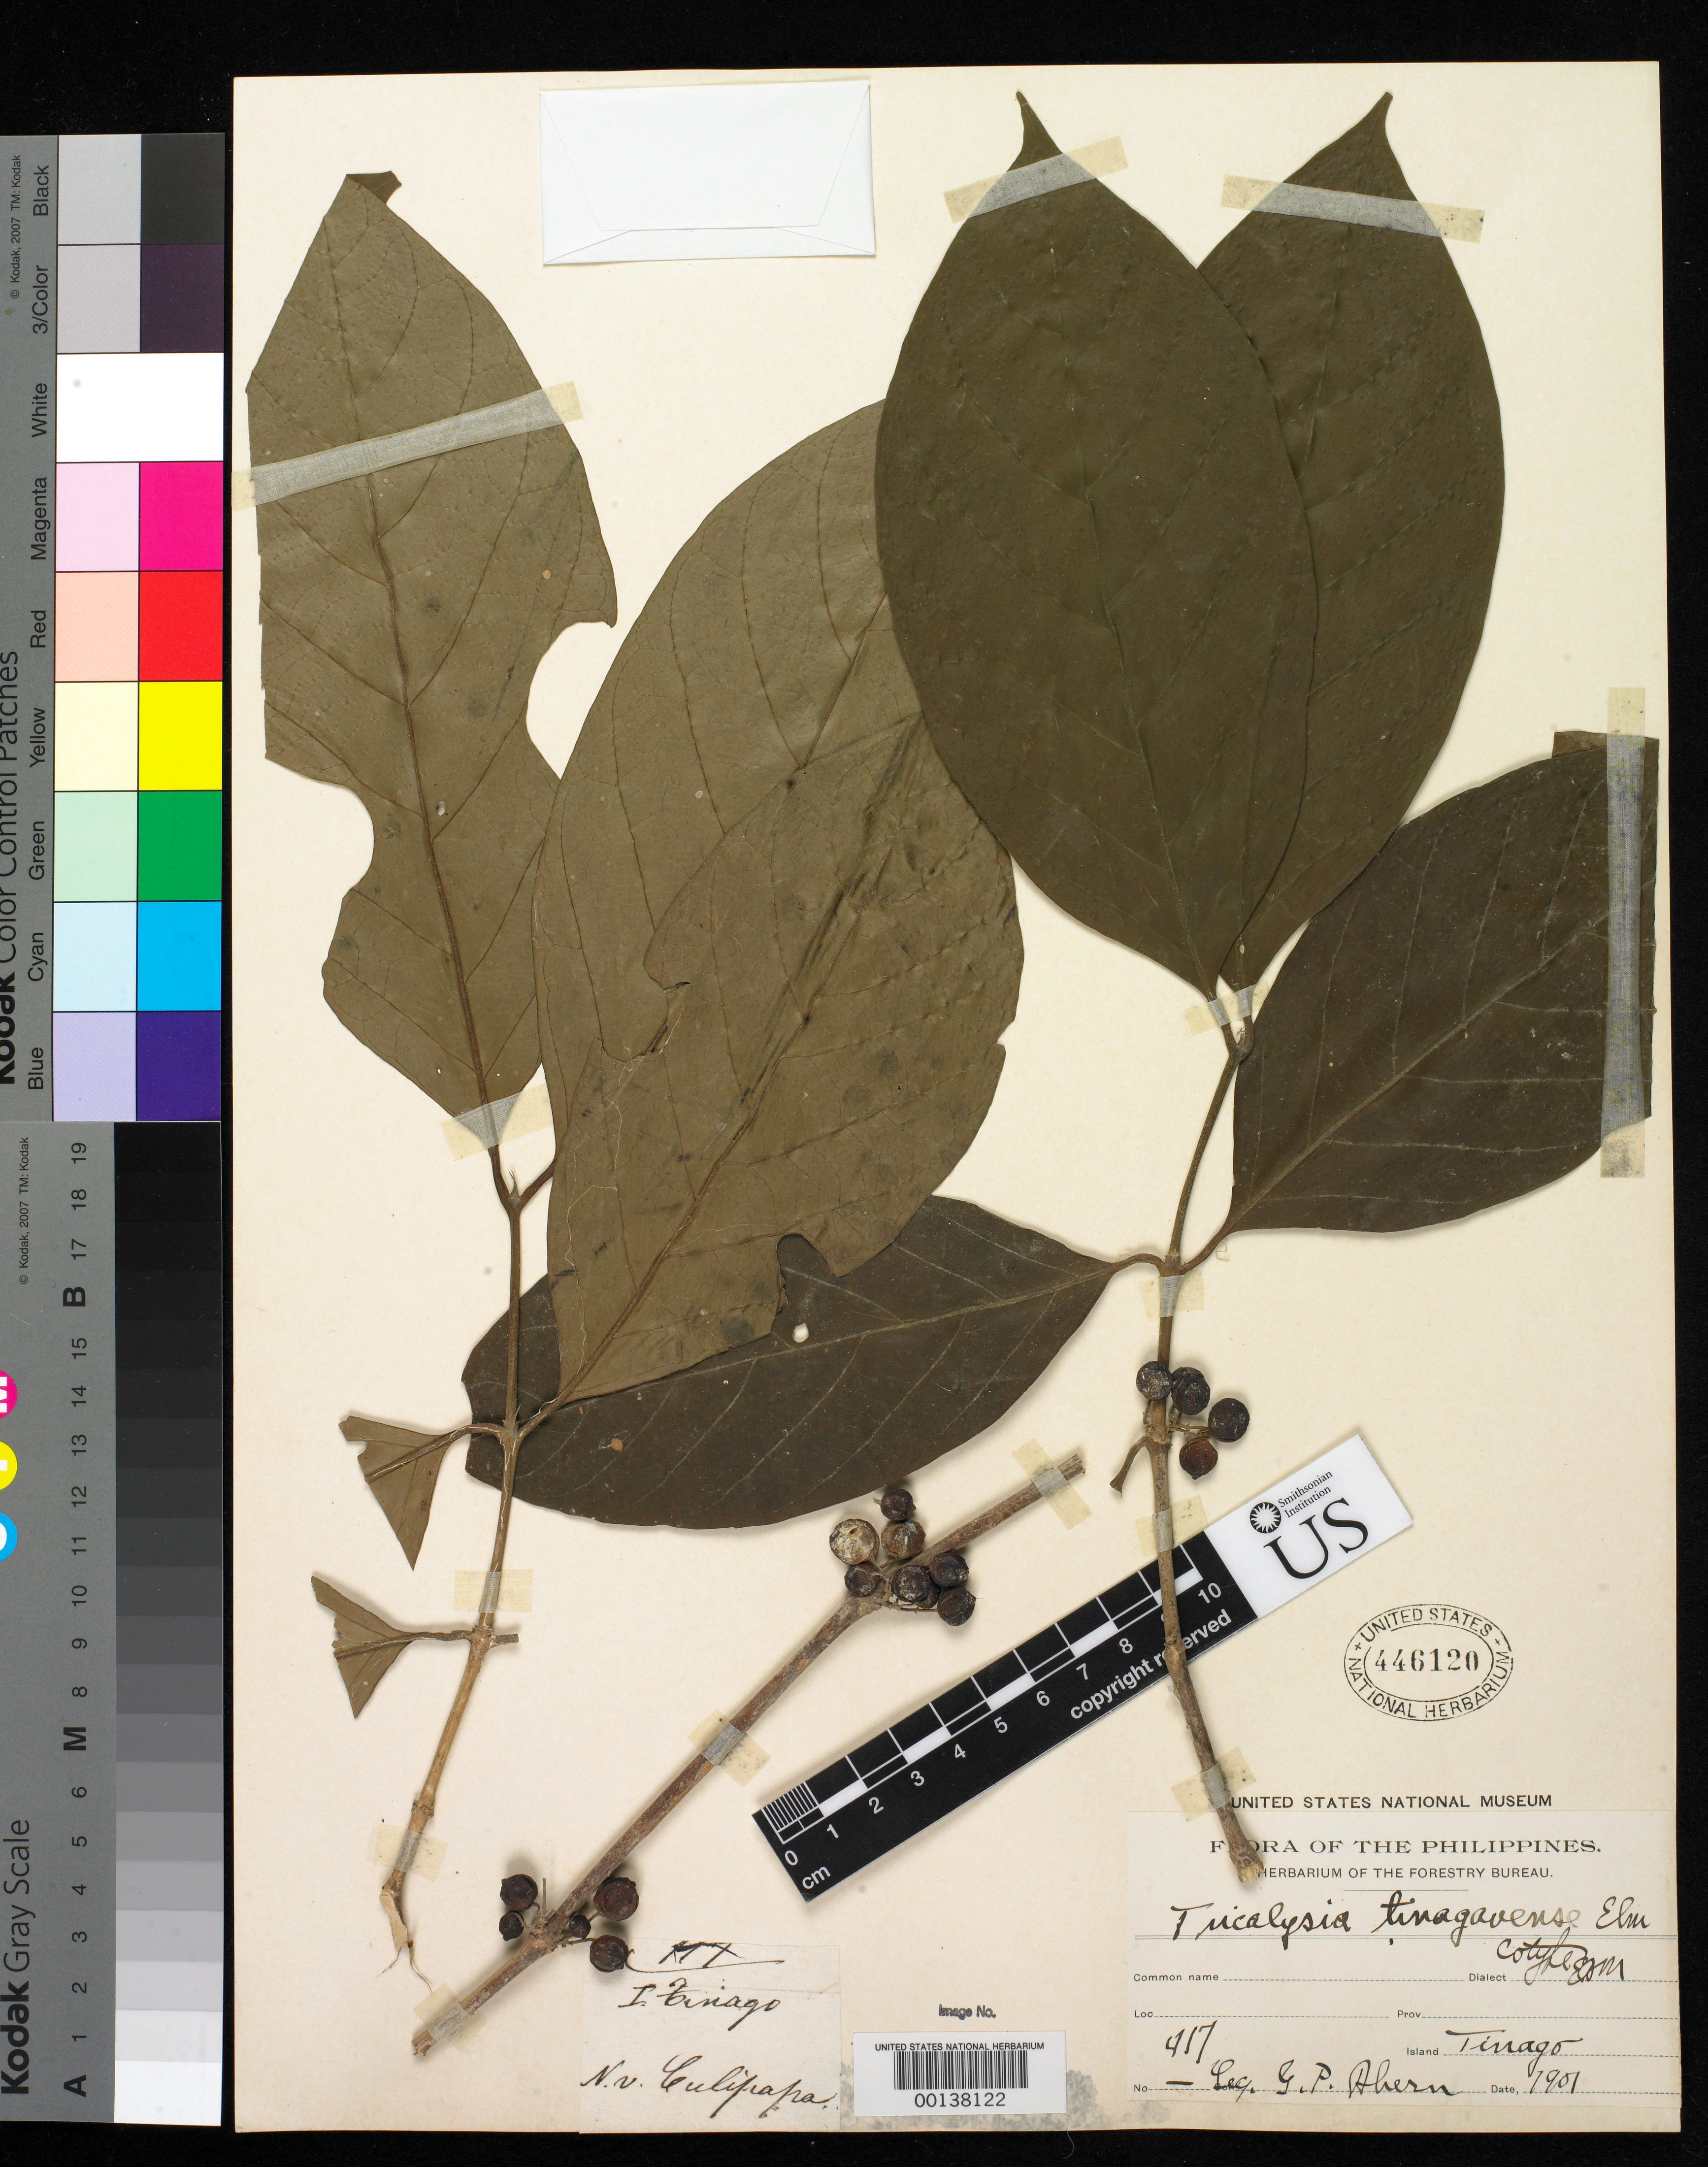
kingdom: Plantae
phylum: Tracheophyta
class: Magnoliopsida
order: Gentianales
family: Rubiaceae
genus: Tricalysia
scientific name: Tricalysia tinagaoensis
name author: Elmer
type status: Isotype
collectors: G. Ahern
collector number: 417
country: Philippines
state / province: Bicol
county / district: Camarines Norte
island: Tinago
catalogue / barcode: US 446120